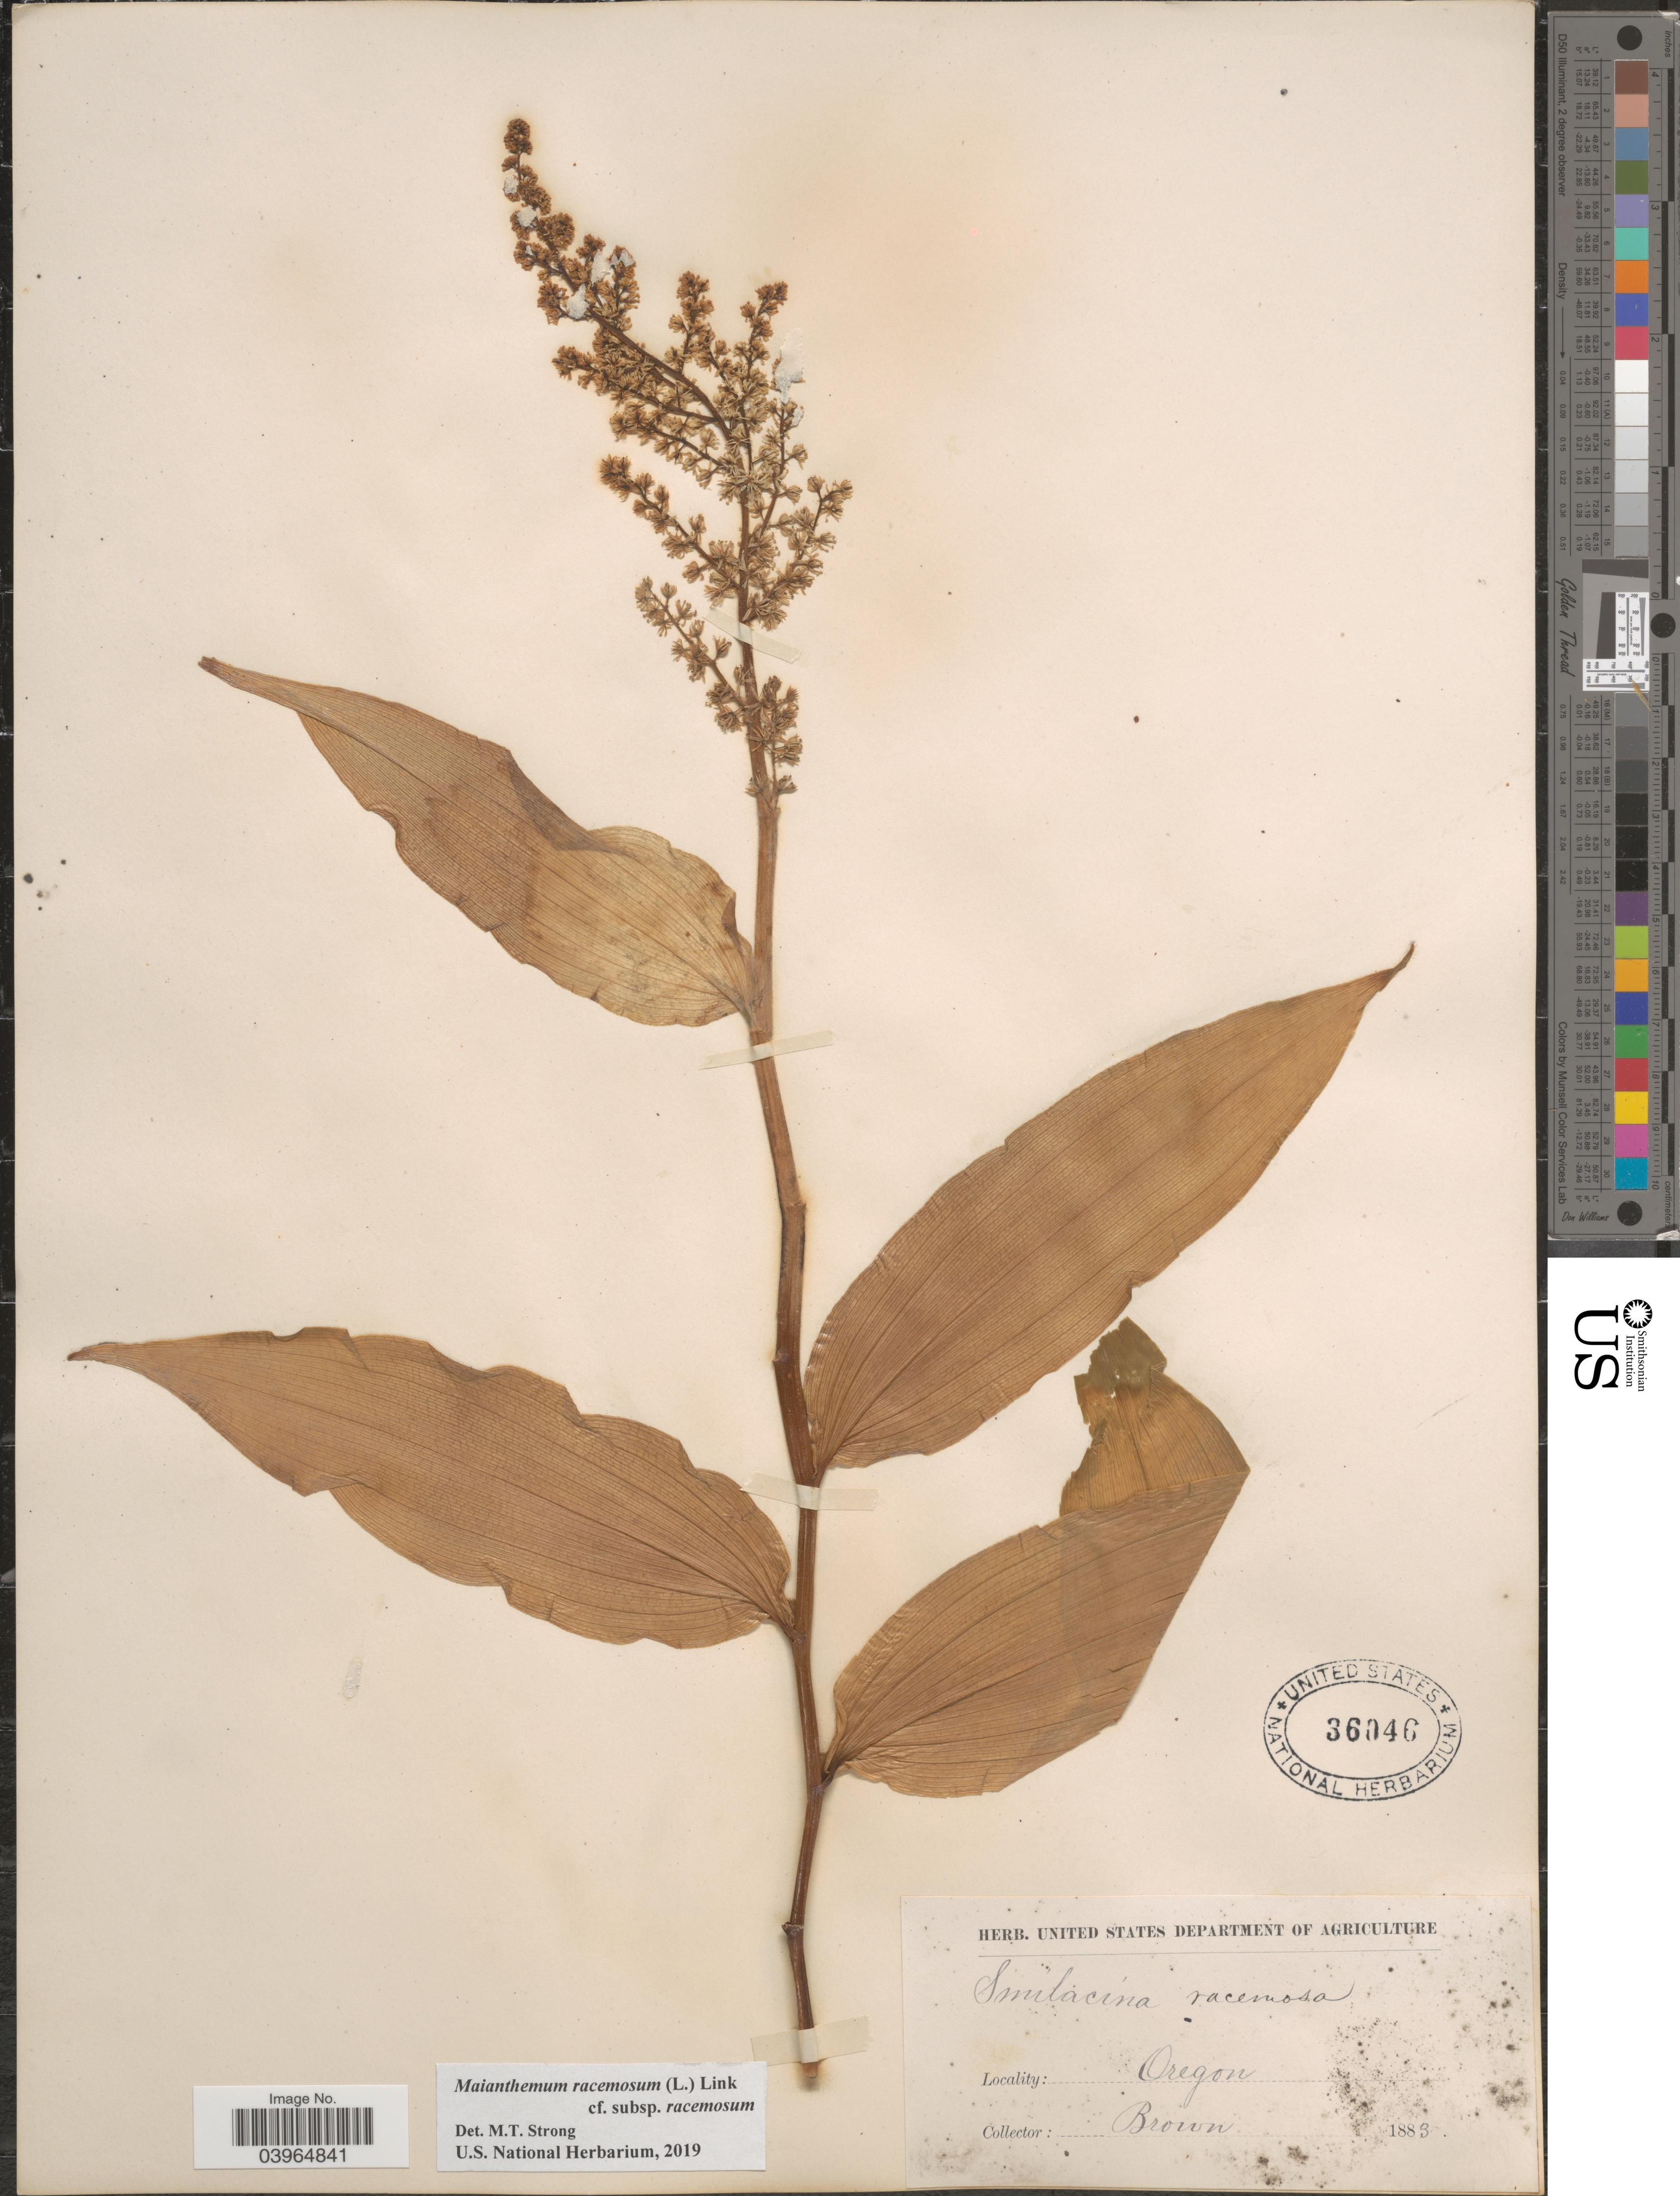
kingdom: Plantae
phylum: Tracheophyta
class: Liliopsida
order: Asparagales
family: Asparagaceae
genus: Maianthemum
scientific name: Maianthemum racemosum subsp. racemosum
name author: (L.) Link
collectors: -- Brown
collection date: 1883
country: United States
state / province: Oregon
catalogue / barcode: US 36046